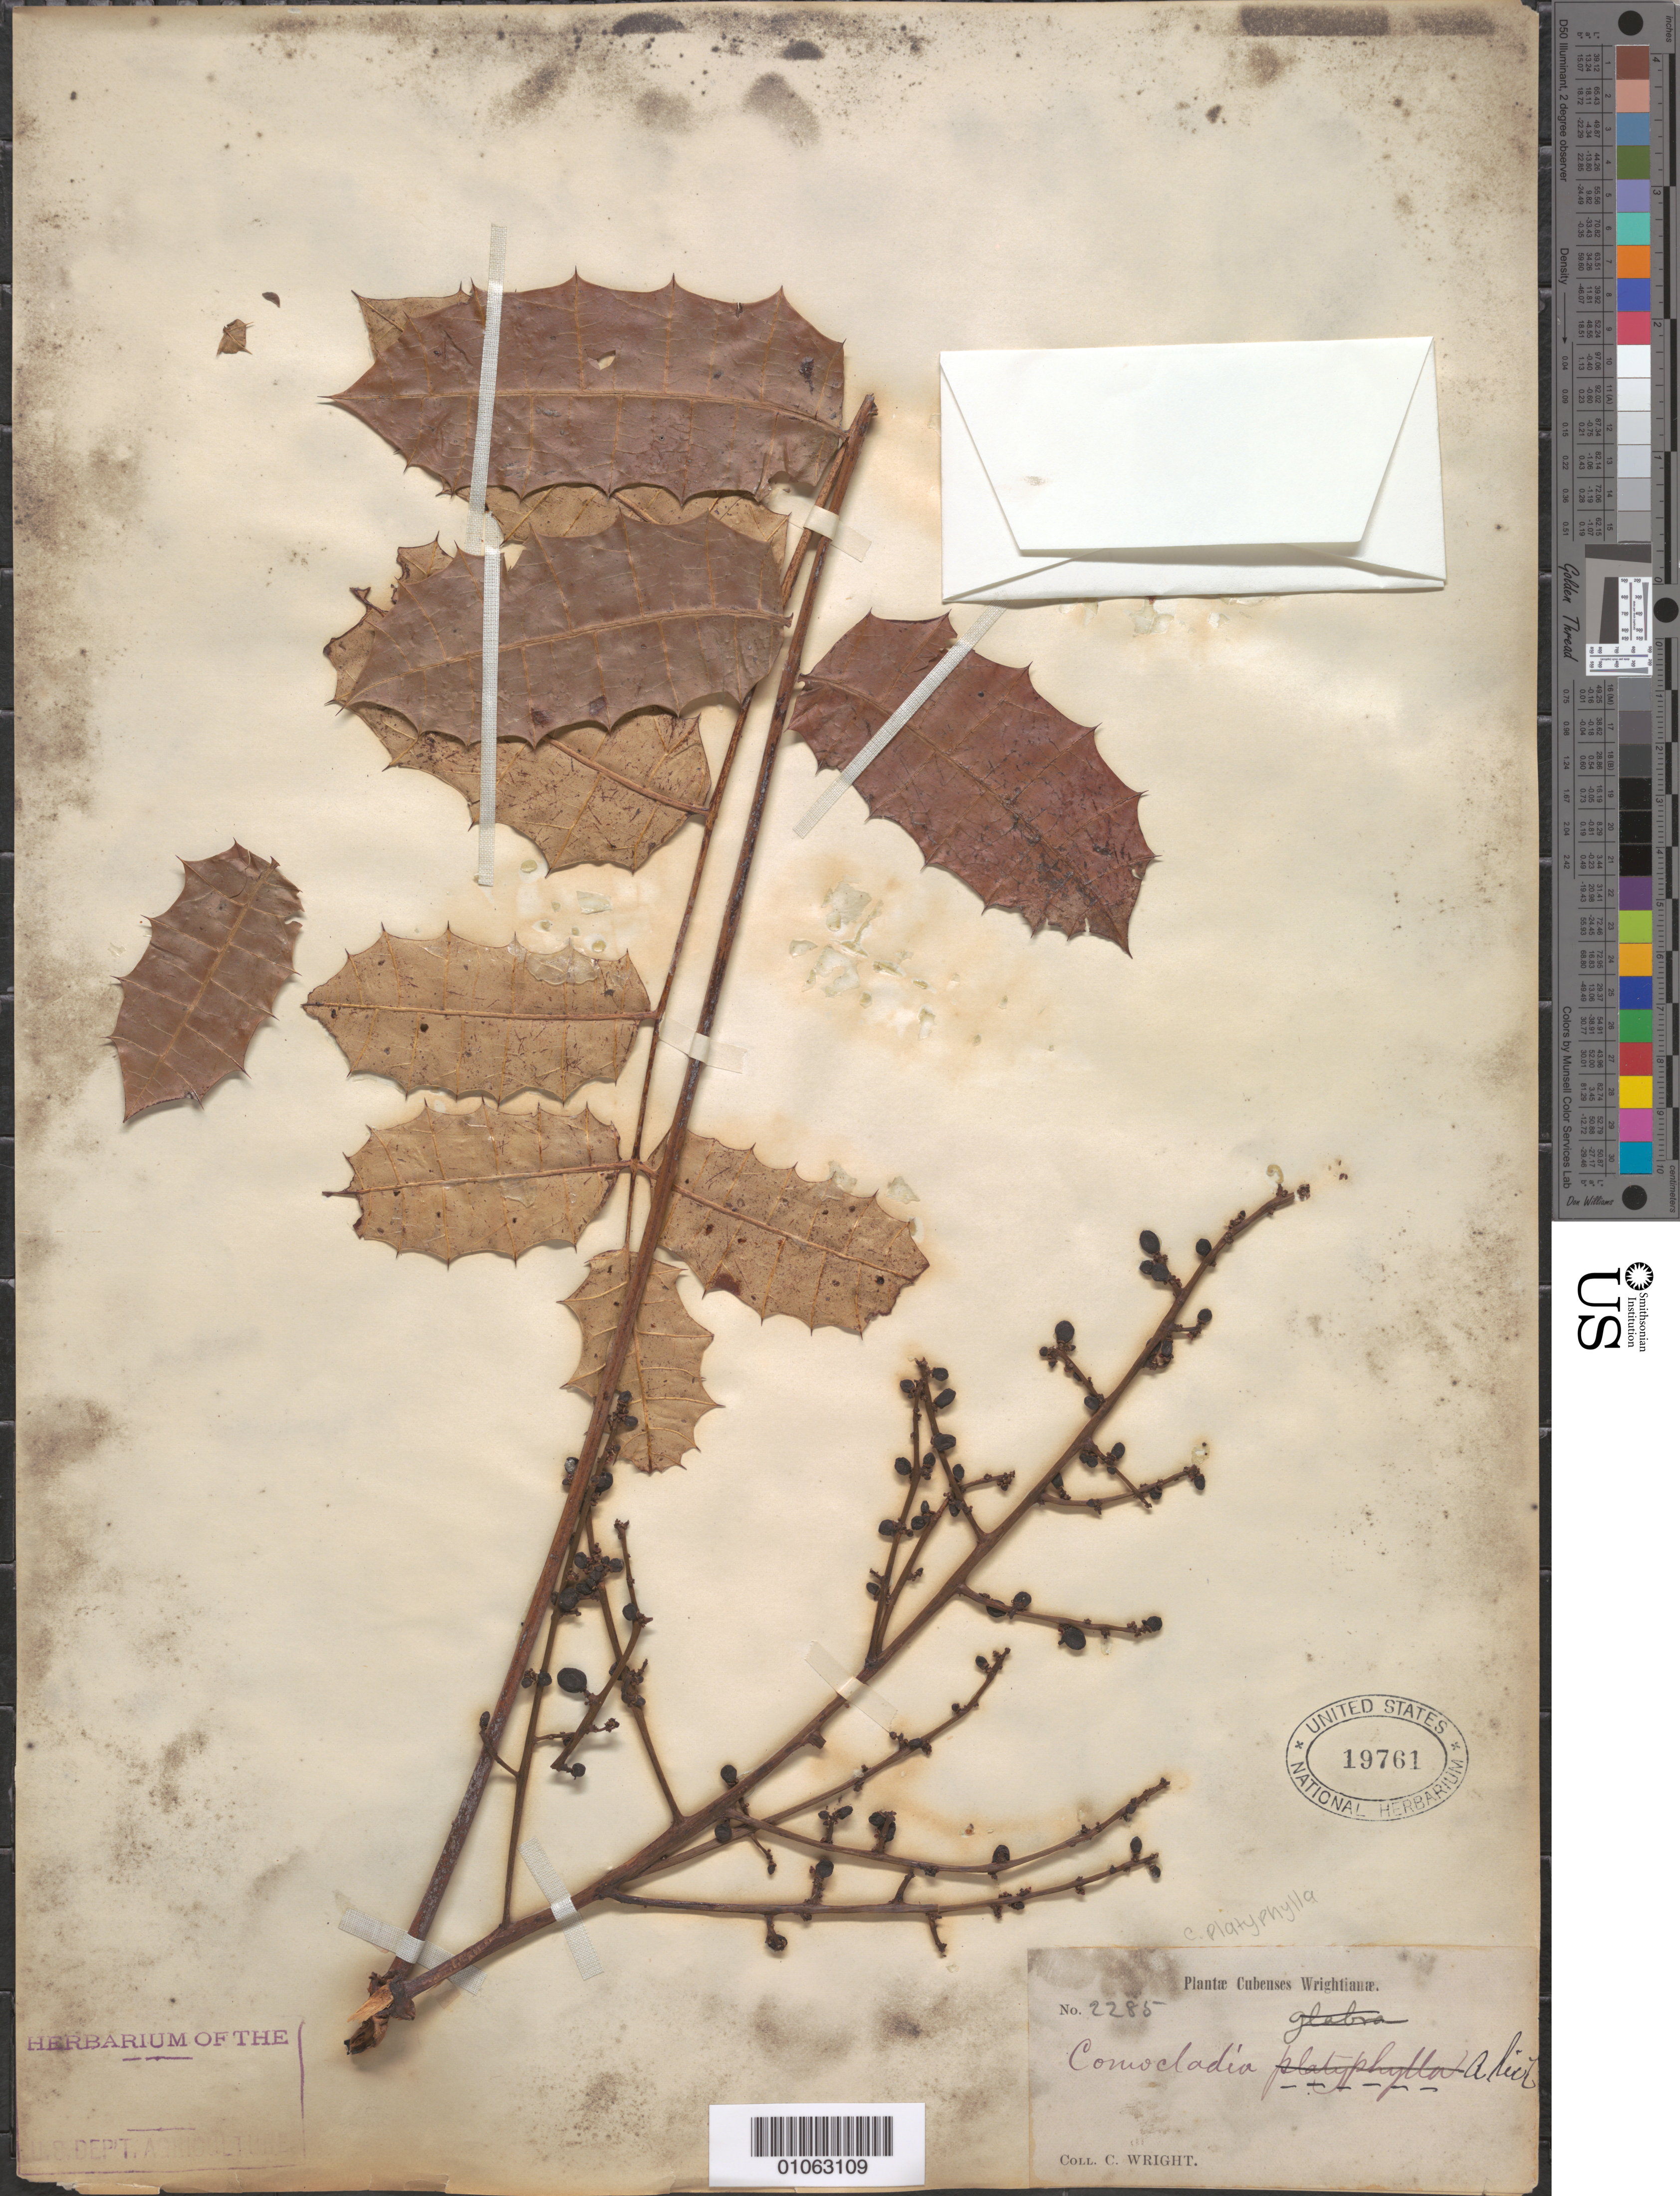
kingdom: Plantae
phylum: Tracheophyta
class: Magnoliopsida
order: Sapindales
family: Anacardiaceae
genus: Comocladia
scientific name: Comocladia platyphylla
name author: A. Rich. ex Griseb.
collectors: C. Wright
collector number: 2285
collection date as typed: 1800 to 1899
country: Cuba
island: Cuba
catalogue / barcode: US 19761